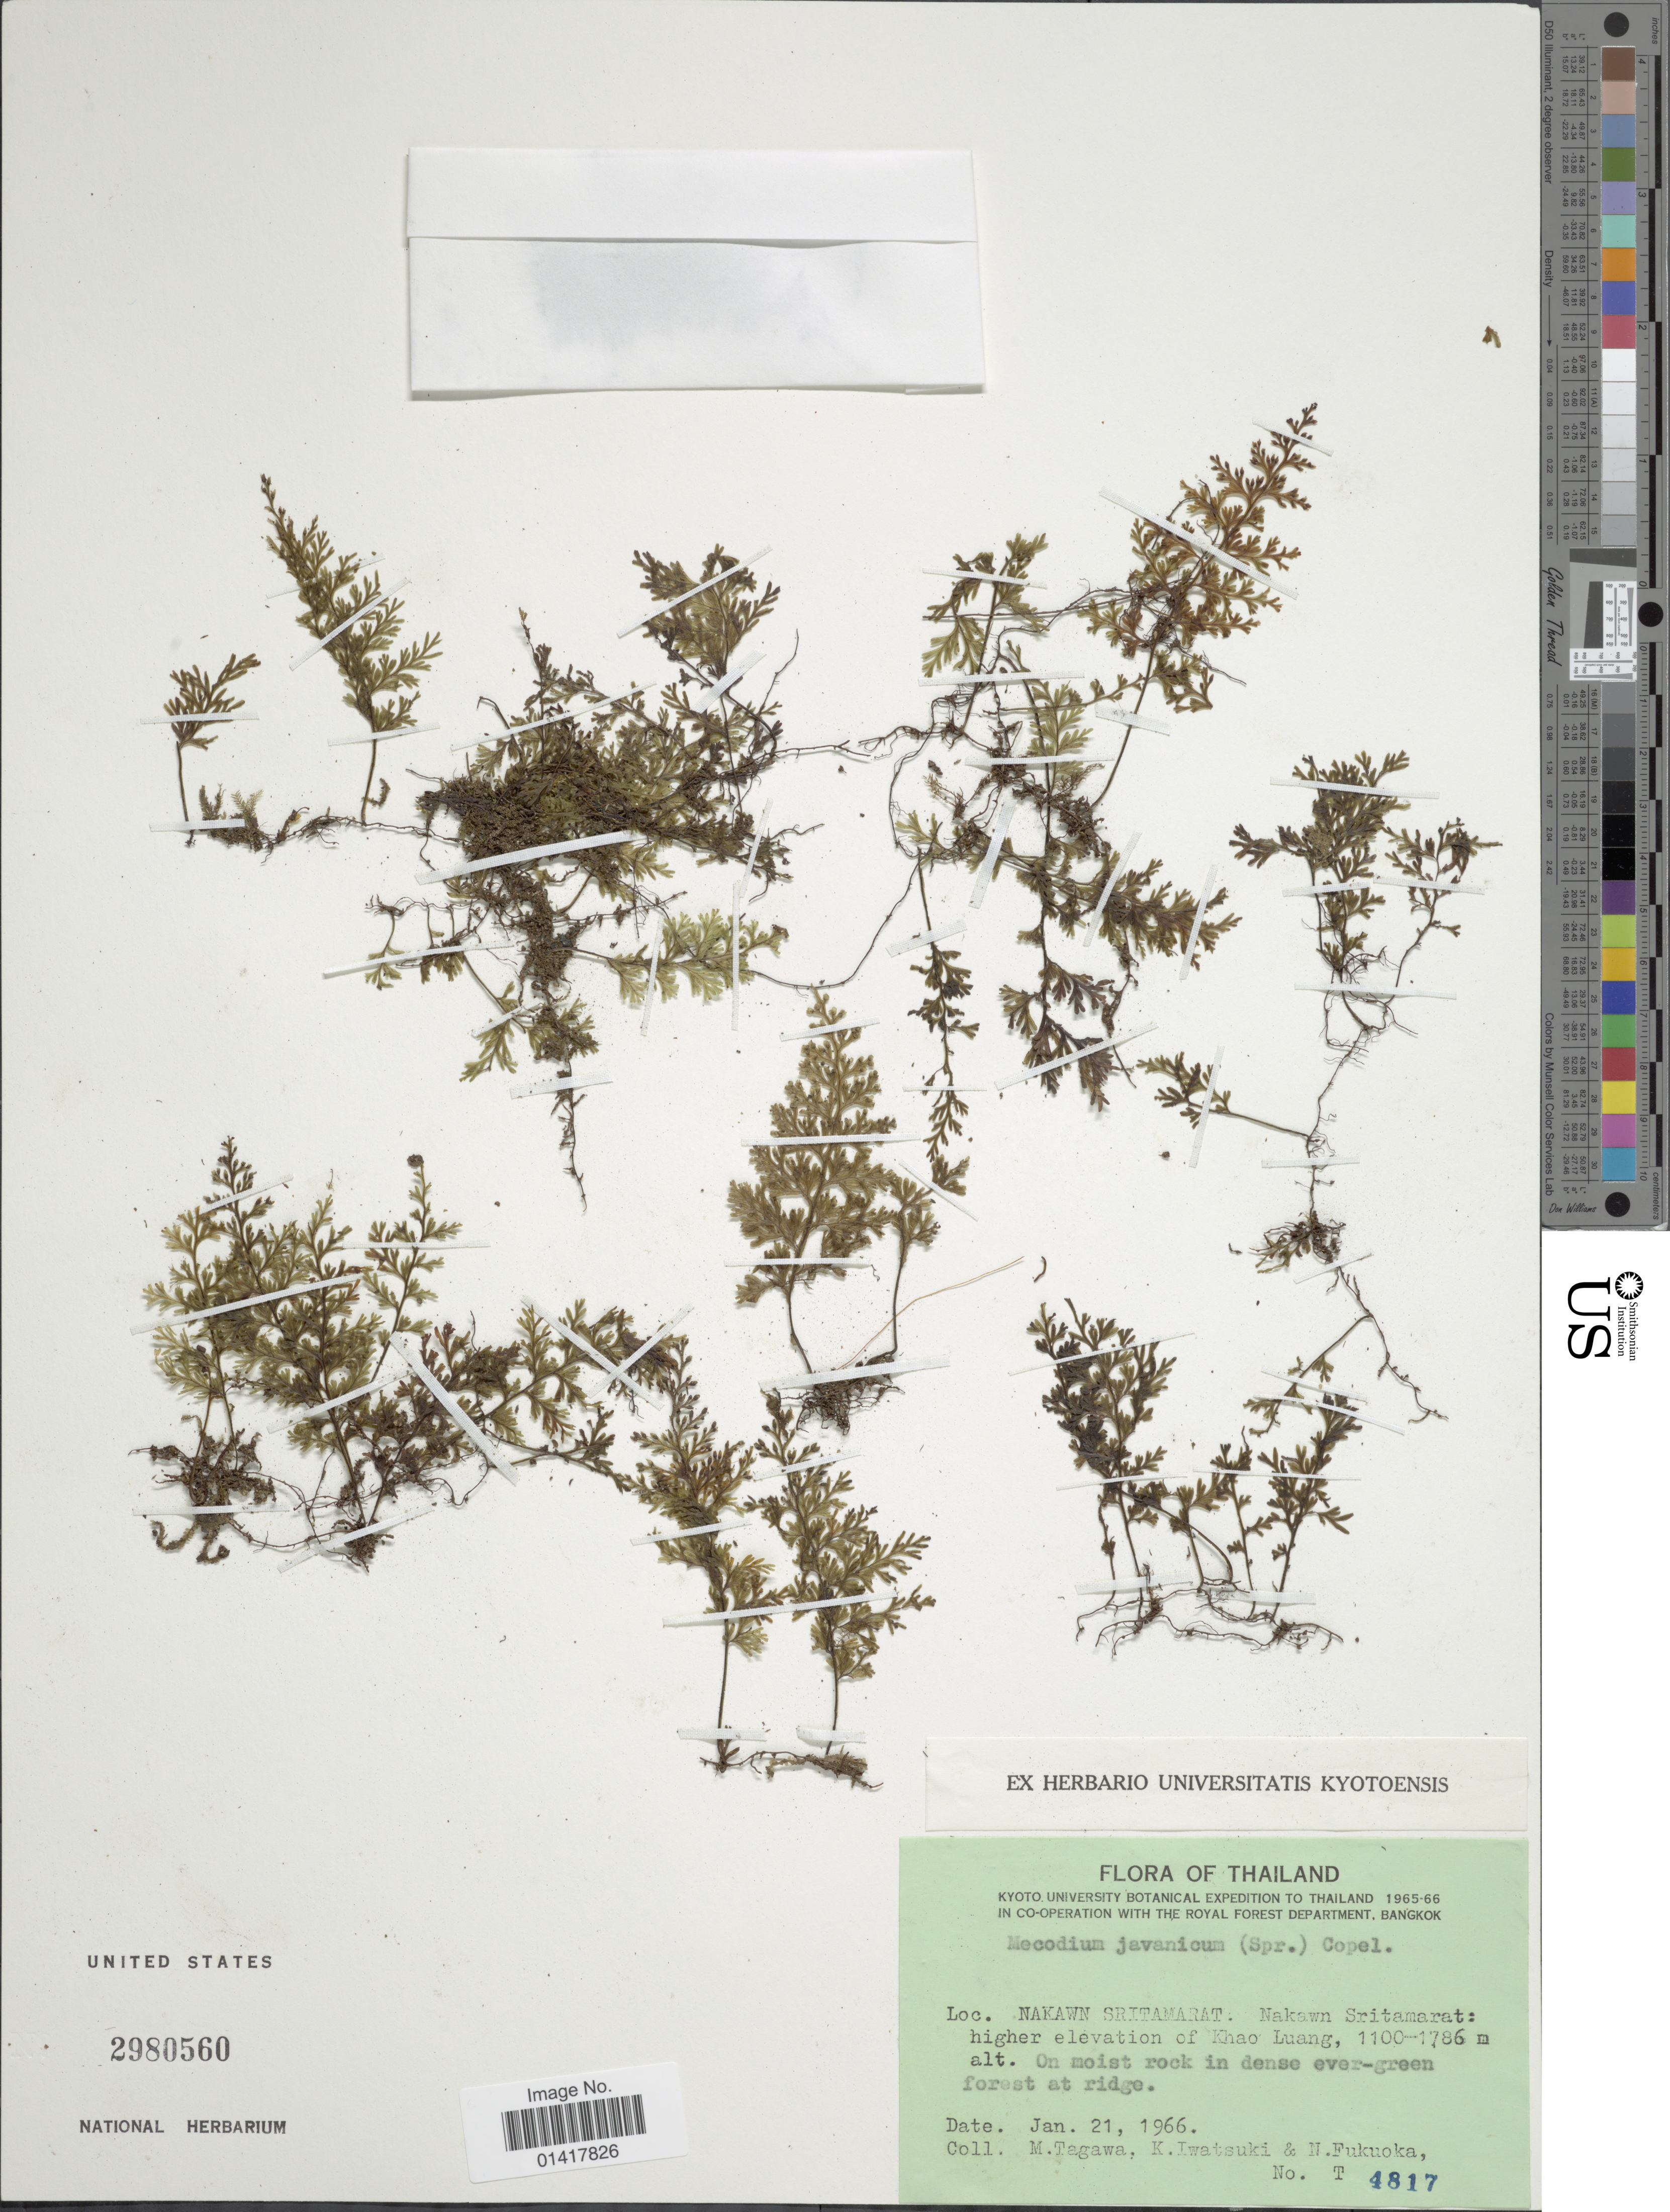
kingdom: Plantae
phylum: Tracheophyta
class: Polypodiopsida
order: Hymenophyllales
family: Hymenophyllaceae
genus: Hymenophyllum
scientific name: Hymenophyllum javanicum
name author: Spreng.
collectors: M. Tagawa, K. Iwatsuki & N. Fukuoka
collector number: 4817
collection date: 1966-01-21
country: Thailand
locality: Nakawn Sritamarat. Nakawn Sritamarat: higher elevation of Khao Luang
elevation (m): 1100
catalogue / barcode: US 2980560